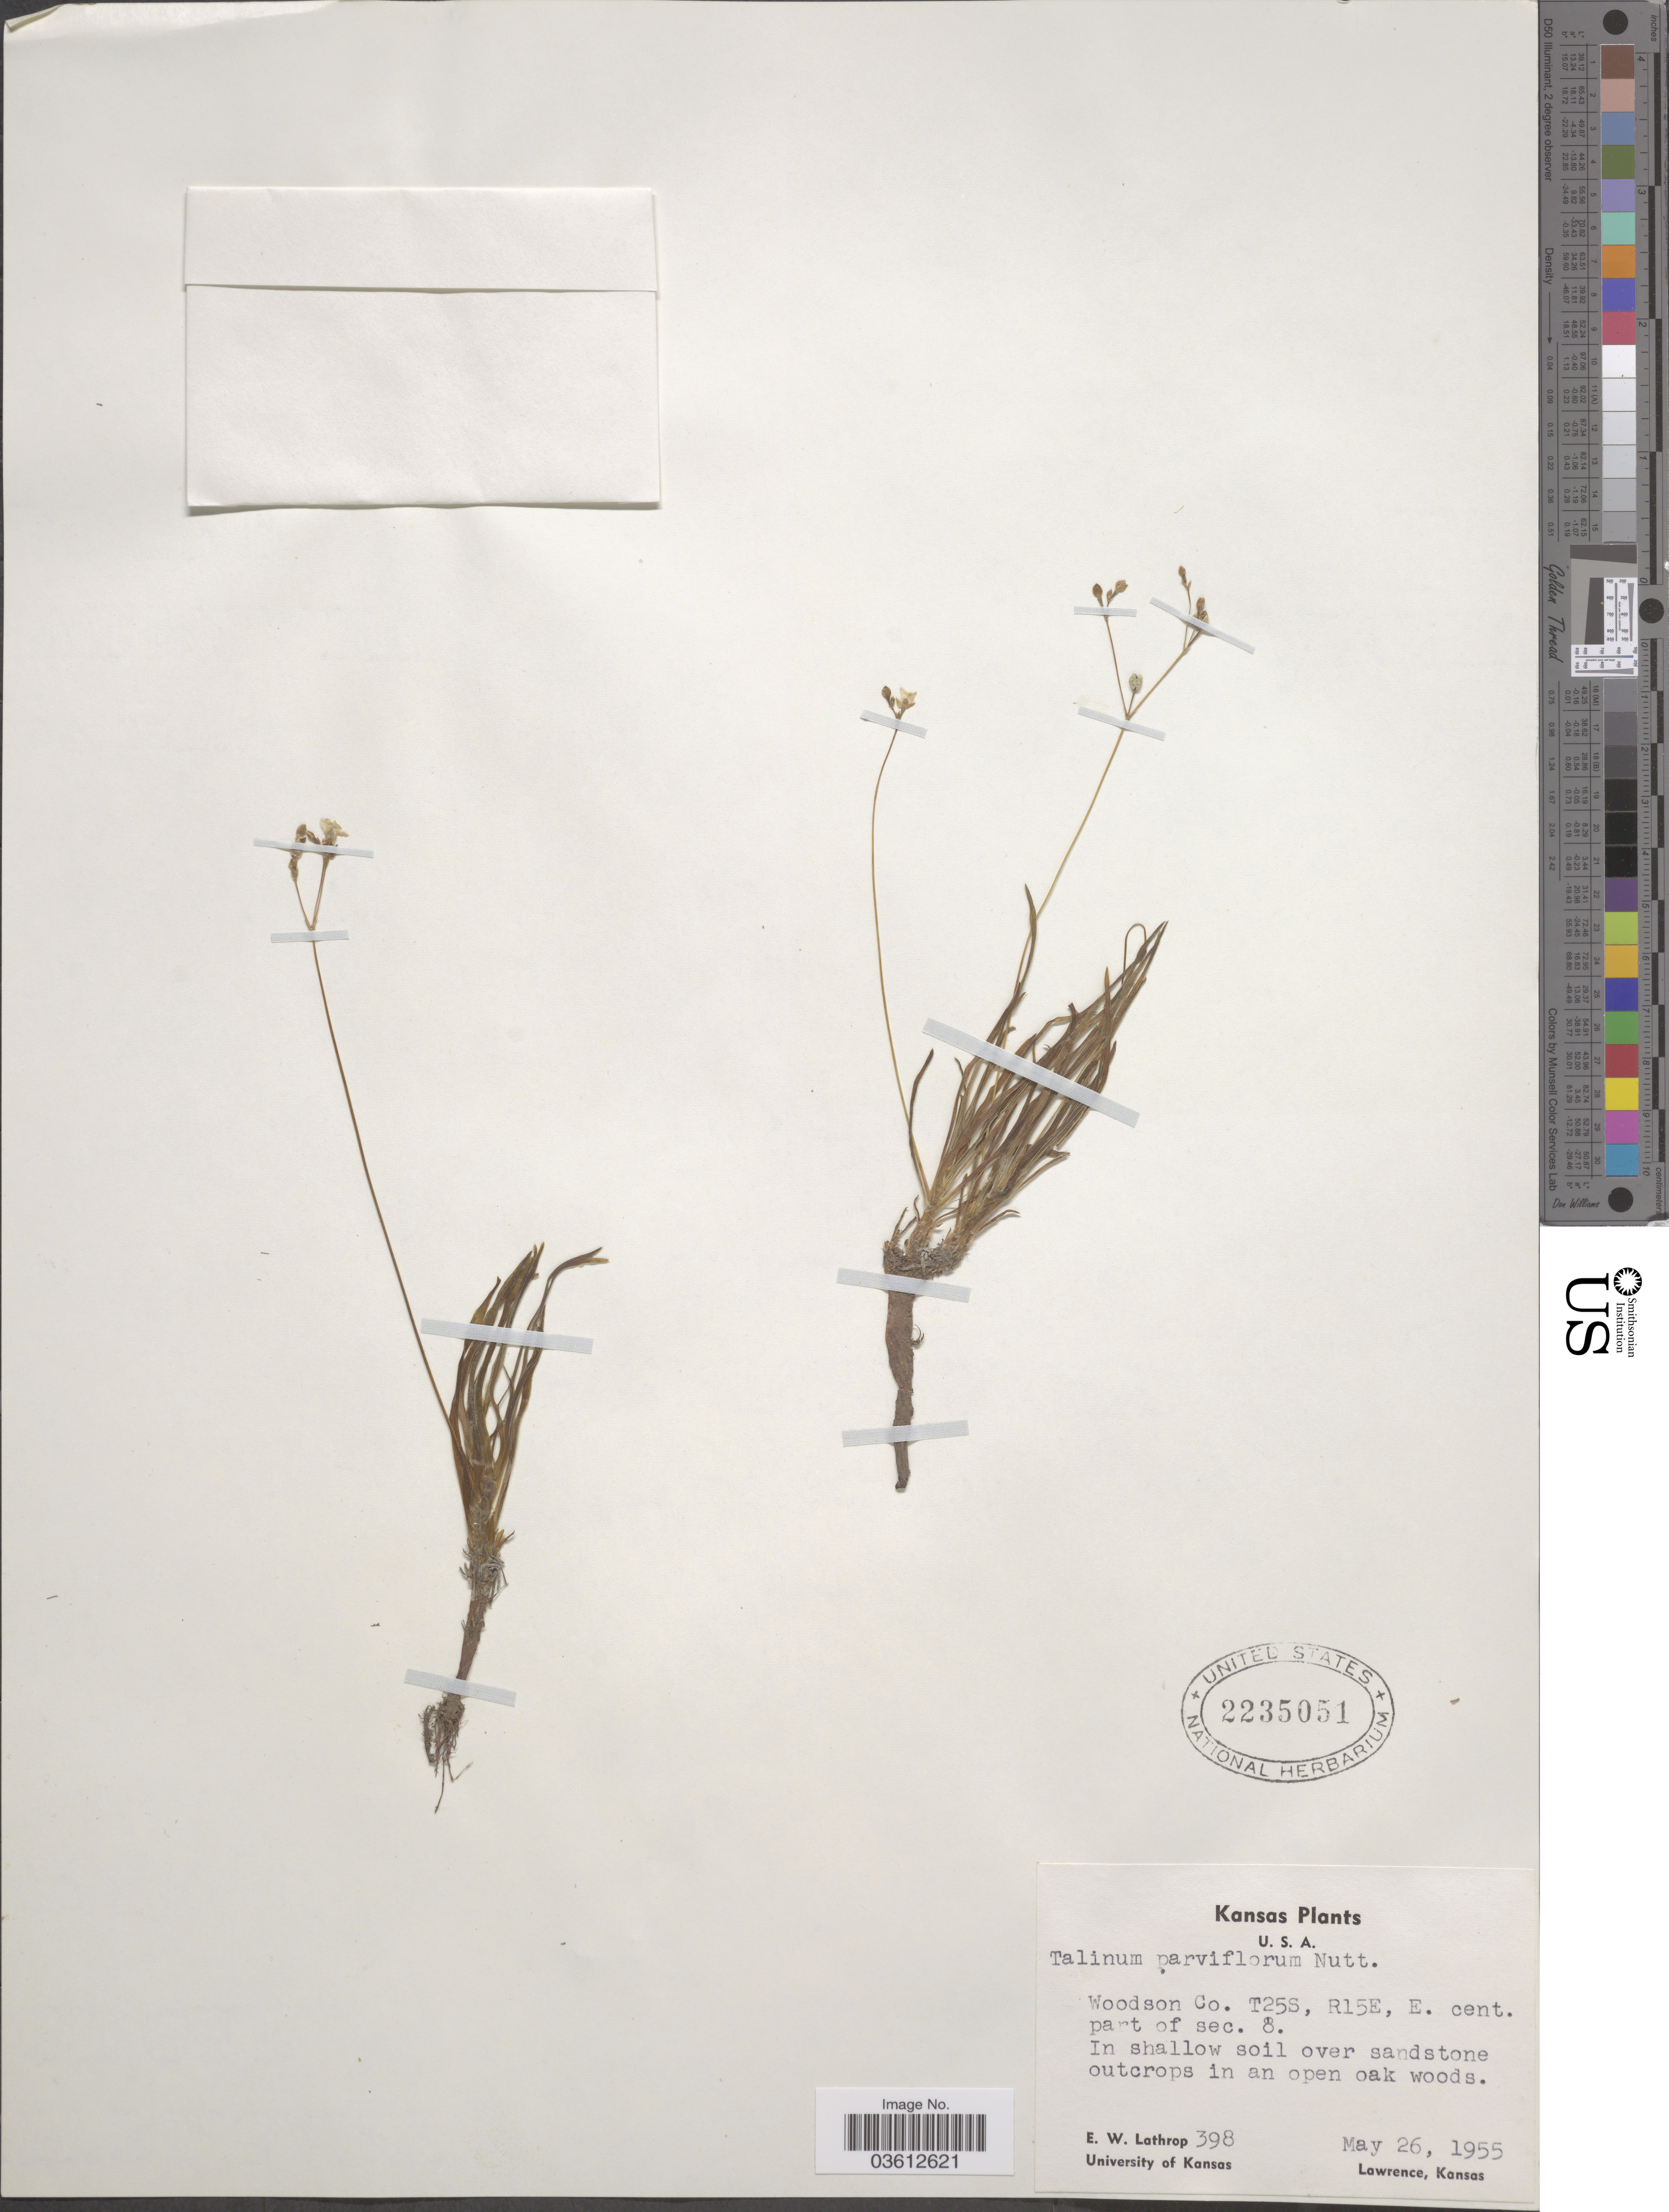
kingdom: Plantae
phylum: Tracheophyta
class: Magnoliopsida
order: Caryophyllales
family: Talinaceae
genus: Talinum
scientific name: Talinum parviflorum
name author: Nutt.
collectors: E. W. Lathrop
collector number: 398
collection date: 1955-05-26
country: United States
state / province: Kansas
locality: Woodson Co. T25S, R15E, E. cent. part of sec. 8.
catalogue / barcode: US 2235051